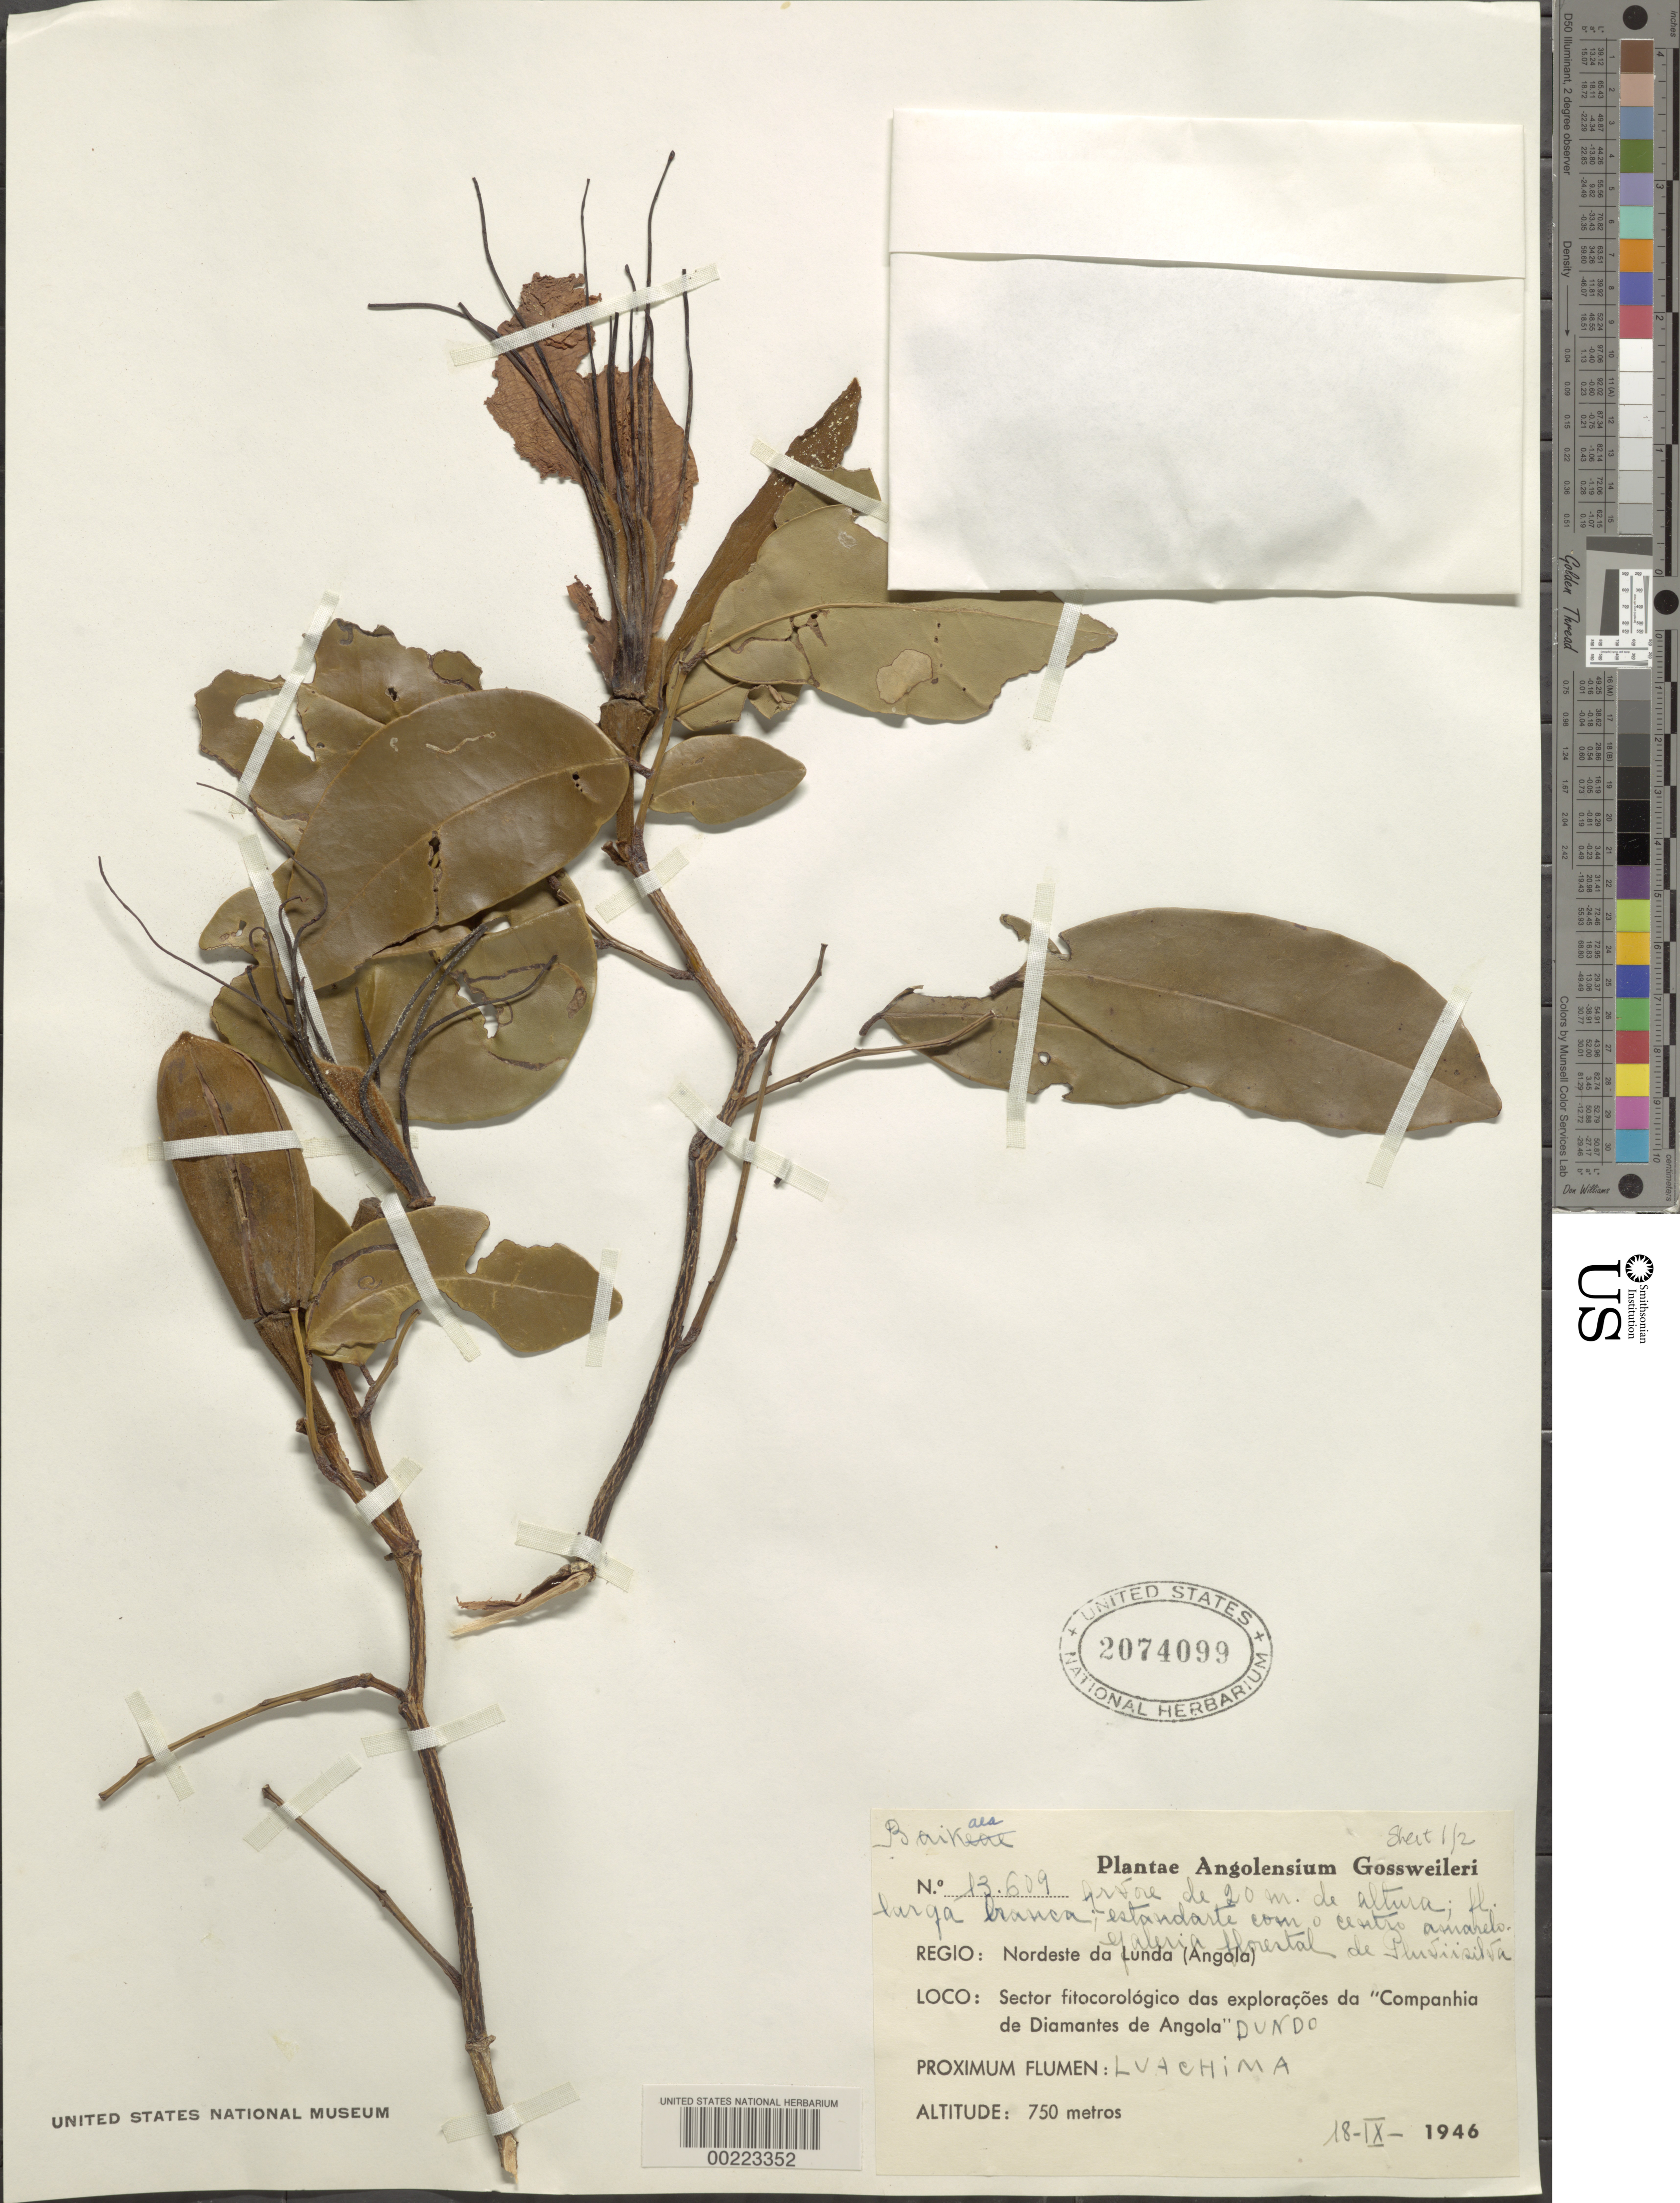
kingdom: Plantae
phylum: Tracheophyta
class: Magnoliopsida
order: Fabales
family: Fabaceae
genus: Baikiaea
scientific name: Baikiaea sp.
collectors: J. Gossweiler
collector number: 13609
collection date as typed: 18 Sep 1946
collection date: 1946-09-18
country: Angola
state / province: Lunda Norte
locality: NE of Lunda; Dundo; near Luachimo River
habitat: Gallery forest of rainforest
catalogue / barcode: US 2074099